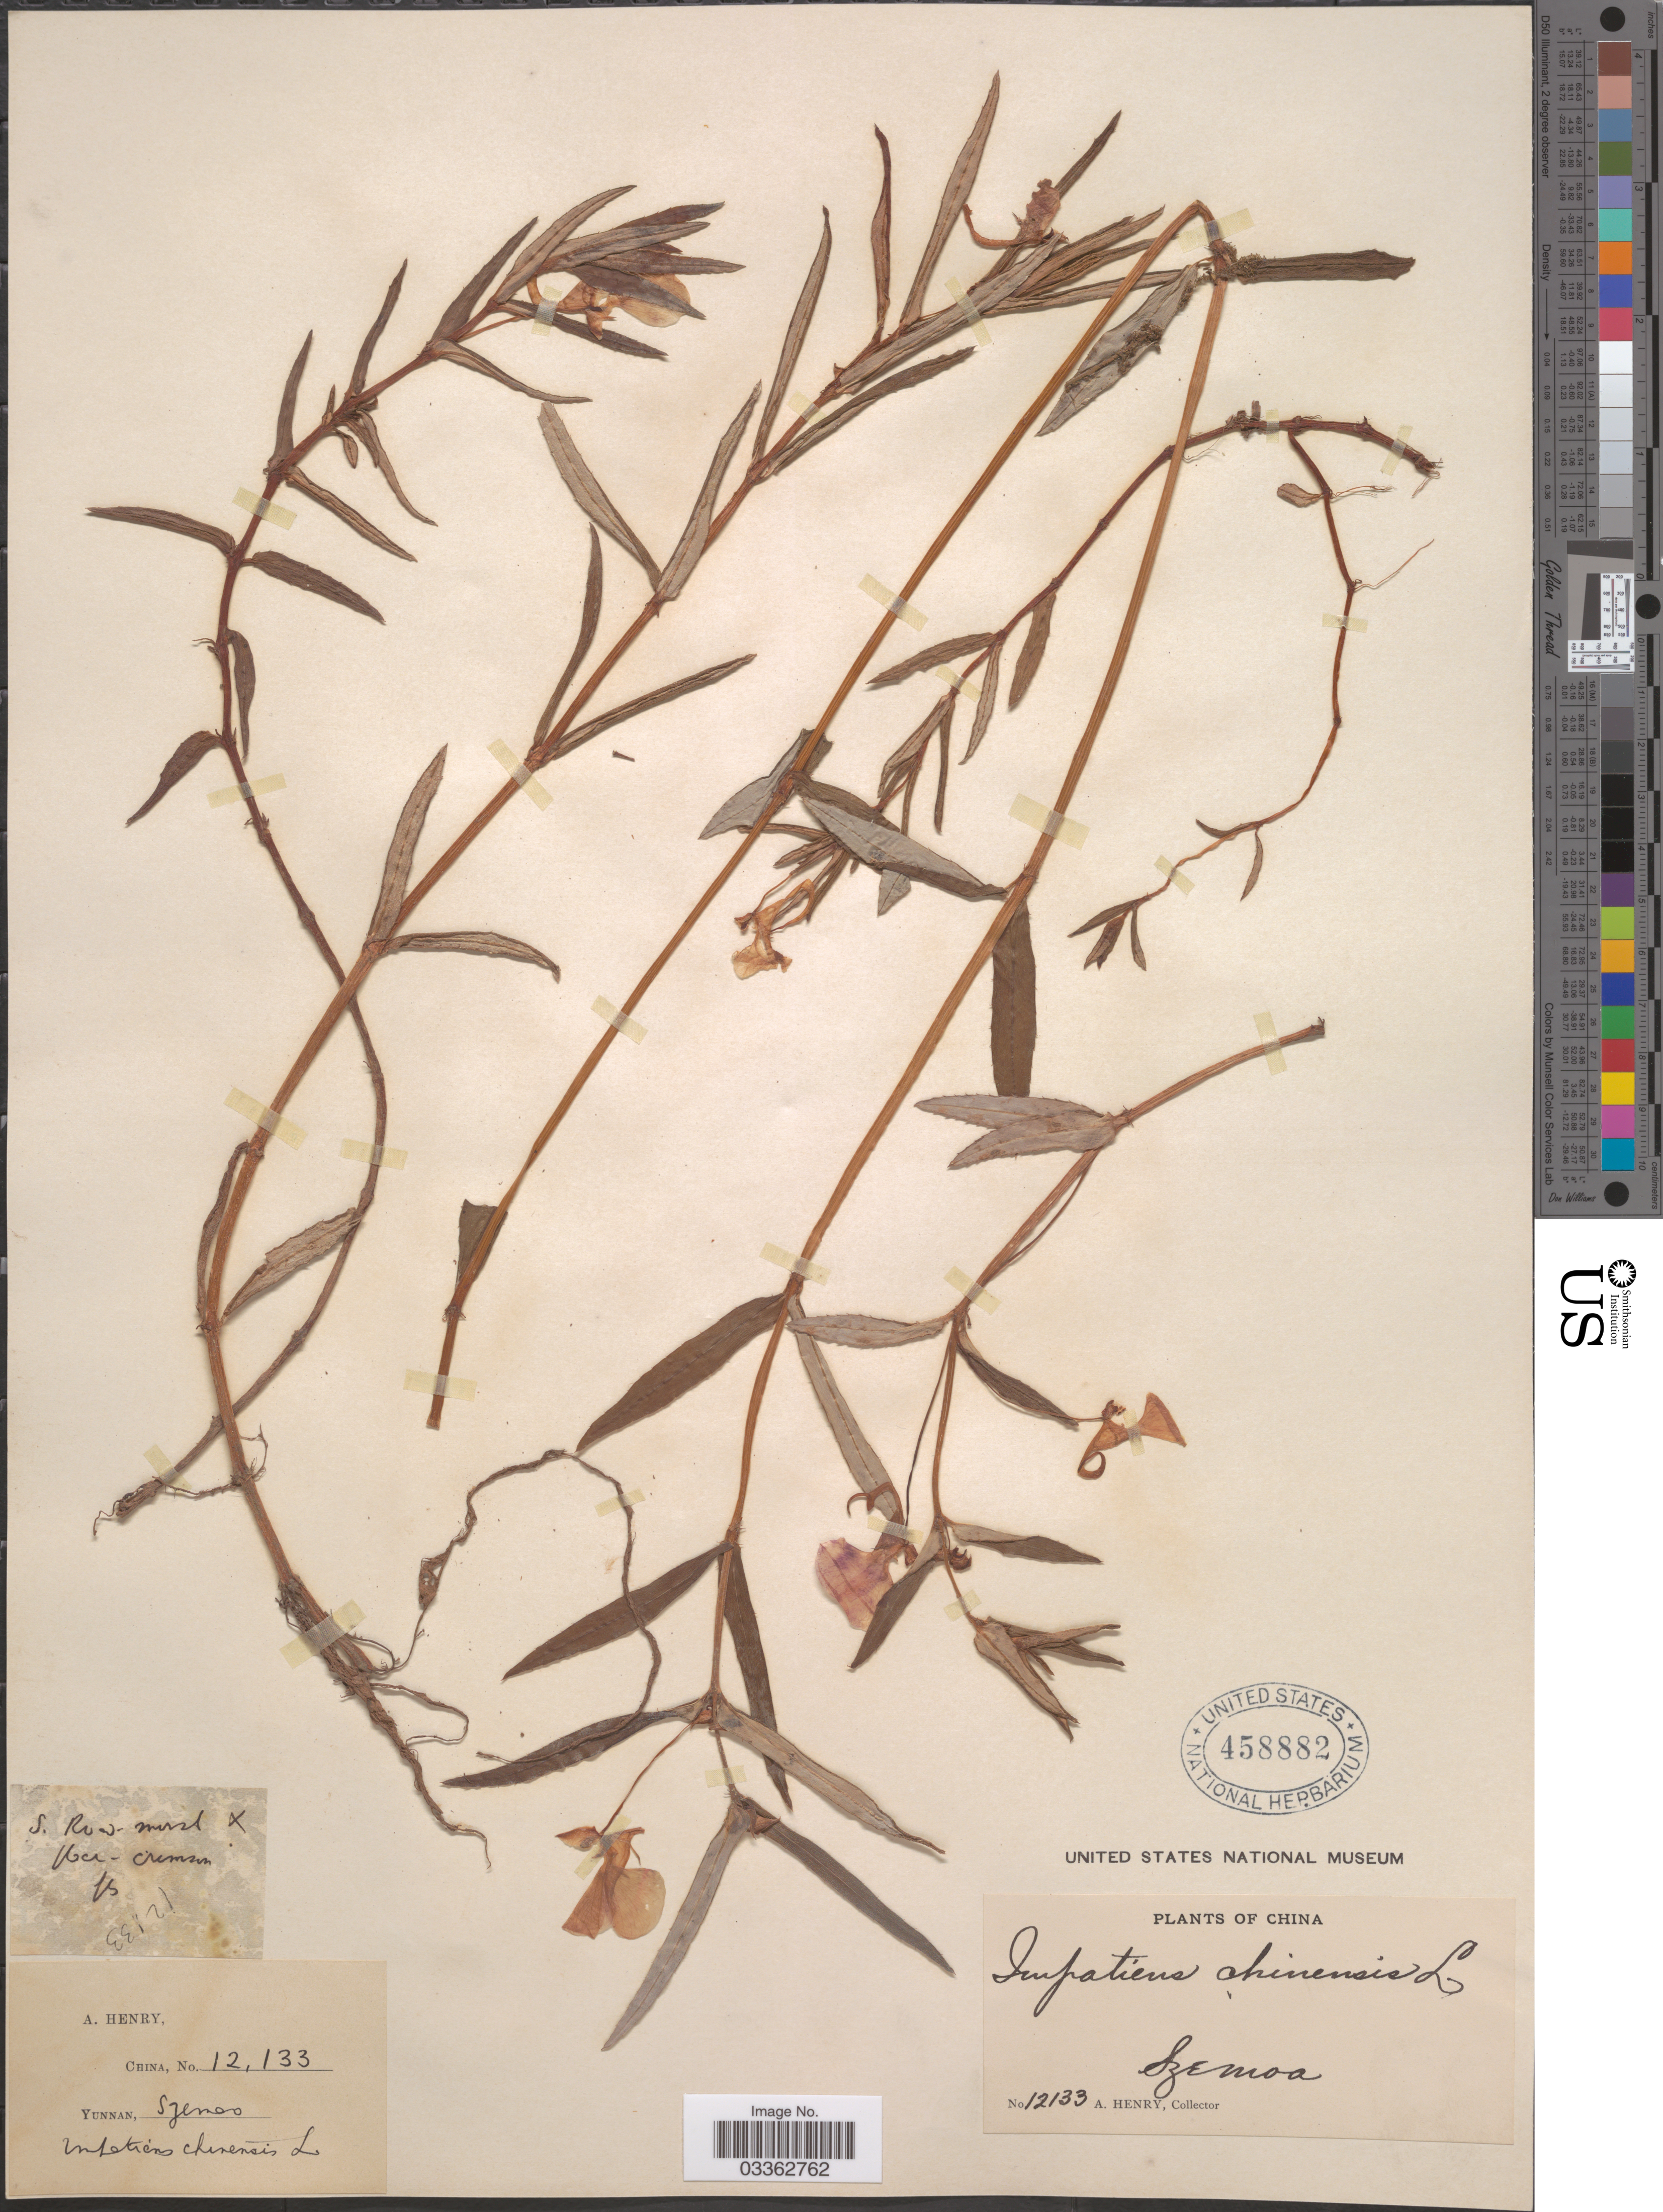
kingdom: Plantae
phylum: Tracheophyta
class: Magnoliopsida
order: Ericales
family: Balsaminaceae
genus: Impatiens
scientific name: Impatiens chinensis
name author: L.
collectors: A. Henry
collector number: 12133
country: China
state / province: Yunnan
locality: Szemoa.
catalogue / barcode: US 458882